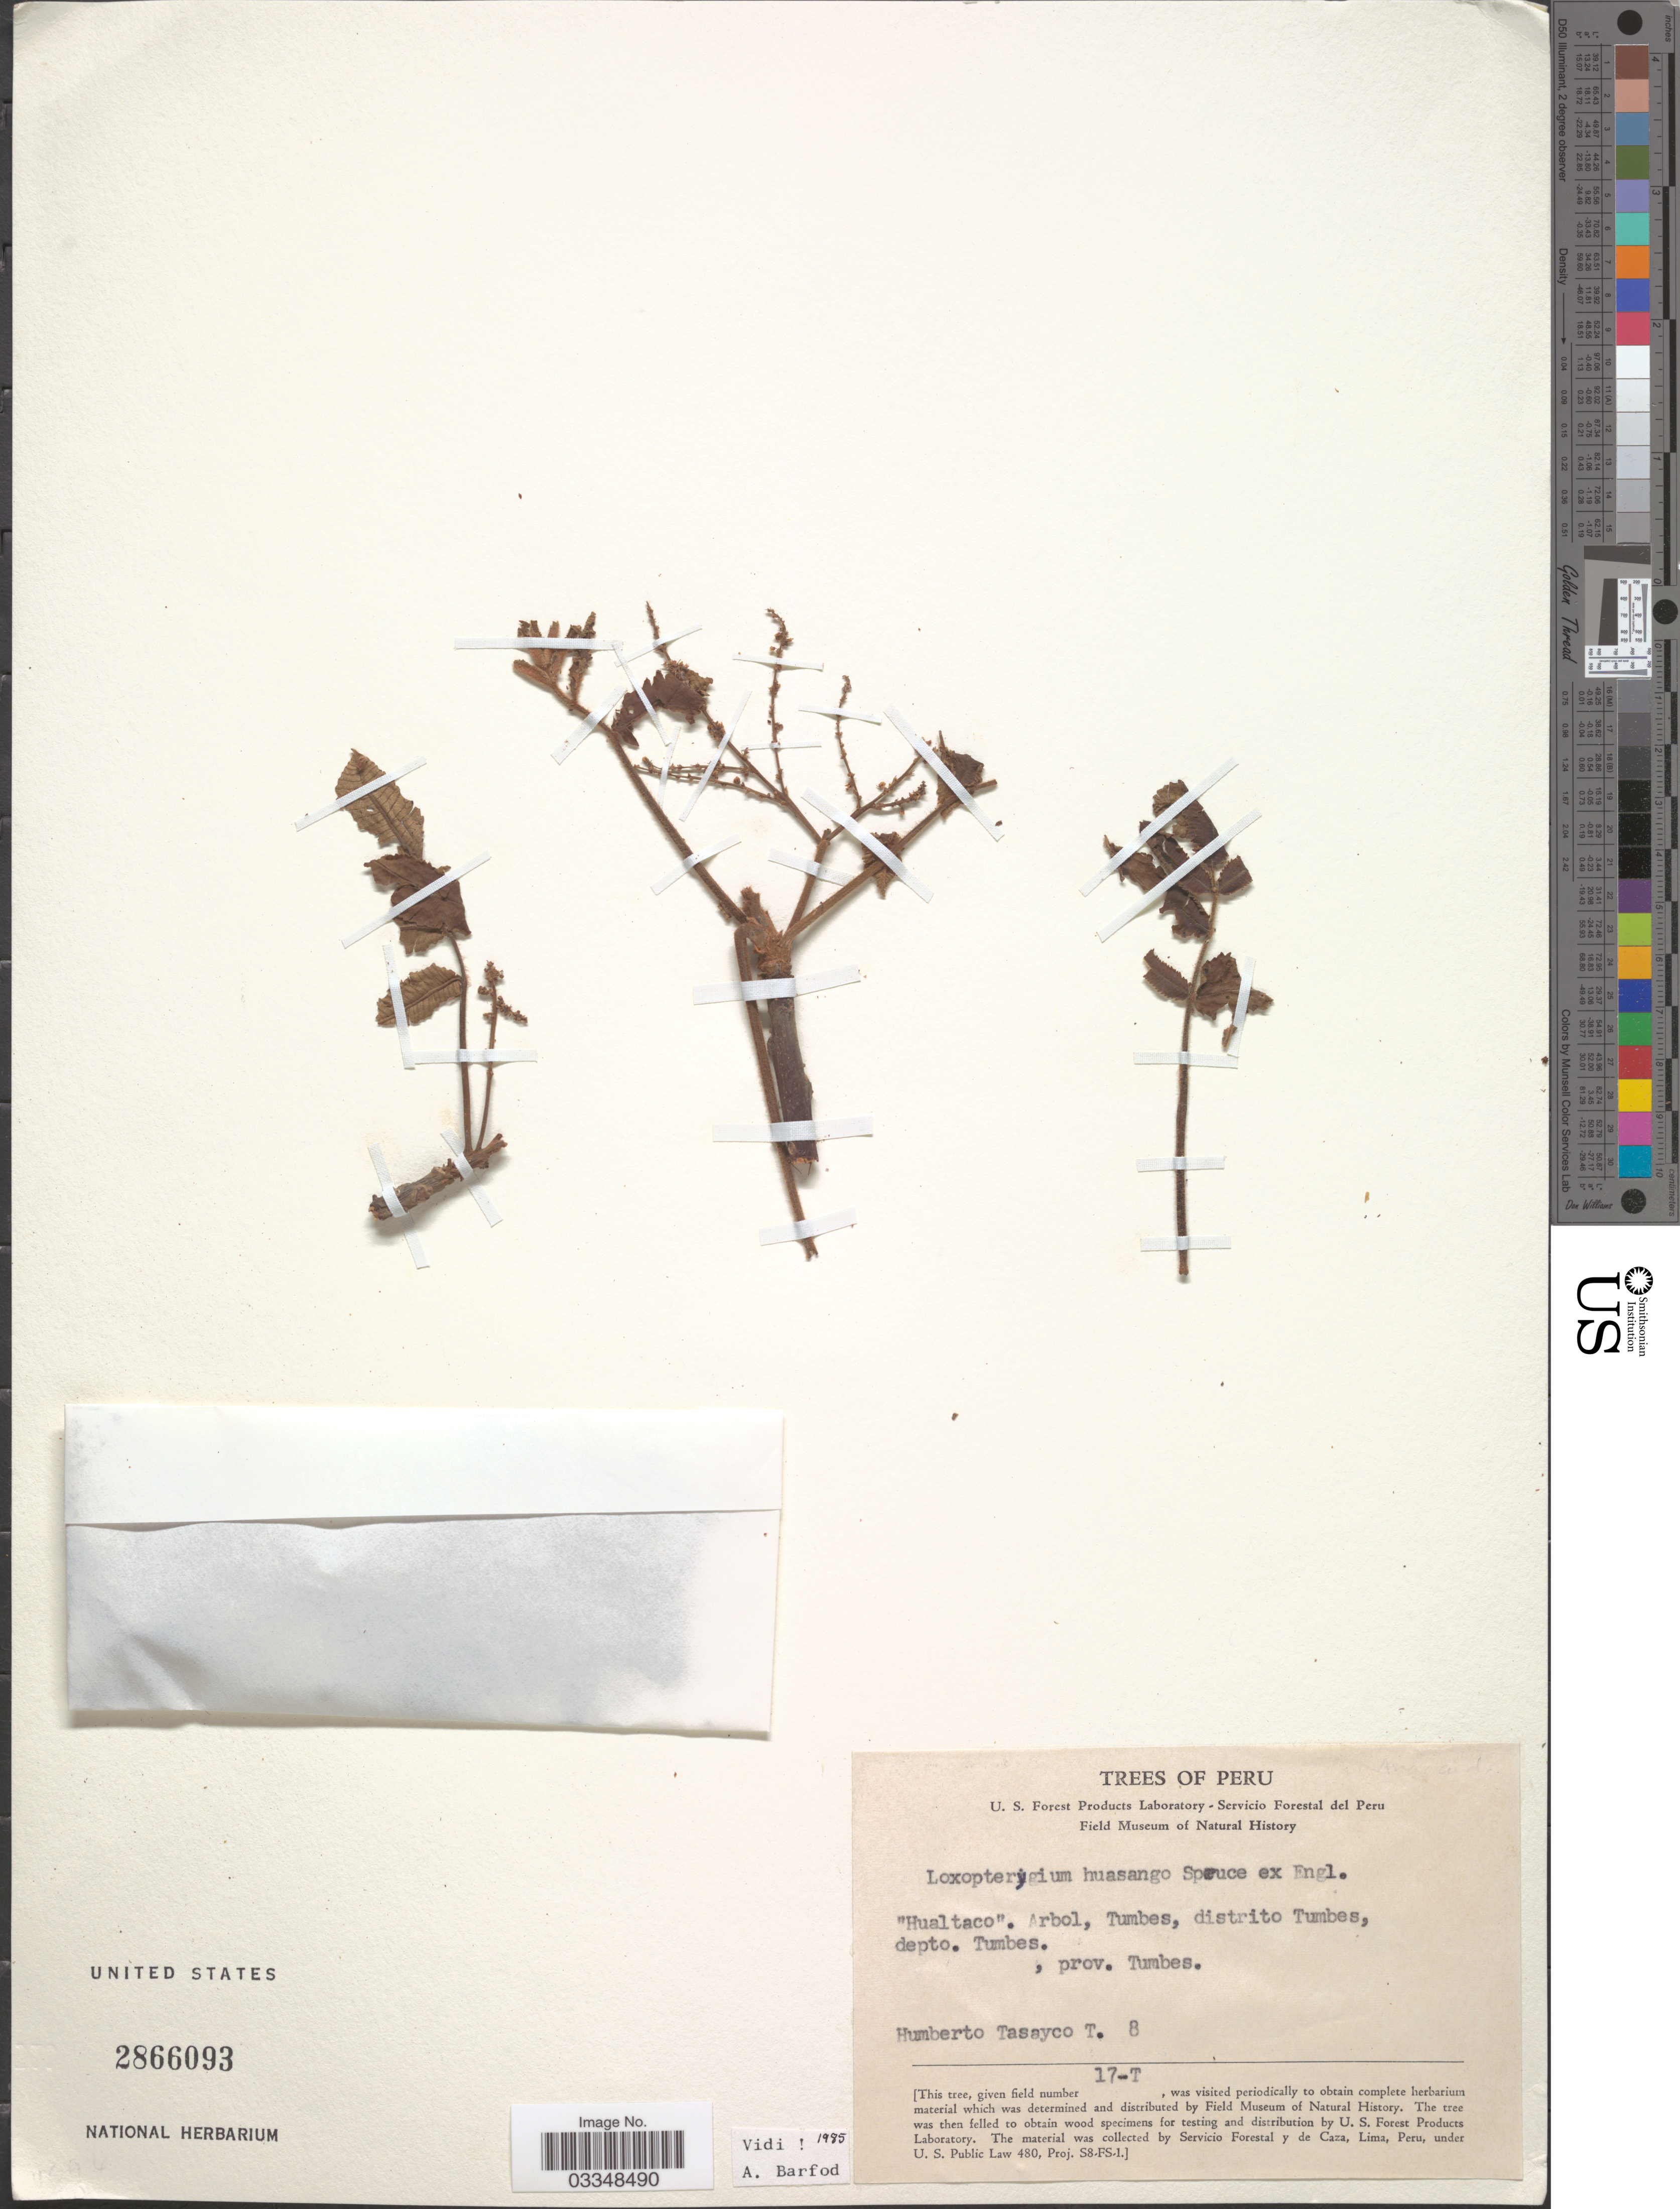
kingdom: Plantae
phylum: Tracheophyta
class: Magnoliopsida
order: Sapindales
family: Anacardiaceae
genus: Loxopterygium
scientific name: Loxopterygium huasango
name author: Spruce ex Engl.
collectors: H. Tasayco T.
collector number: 8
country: Peru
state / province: Tumbes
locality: Distrito Tumbes, depto. Tumbes.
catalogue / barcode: US 2866093